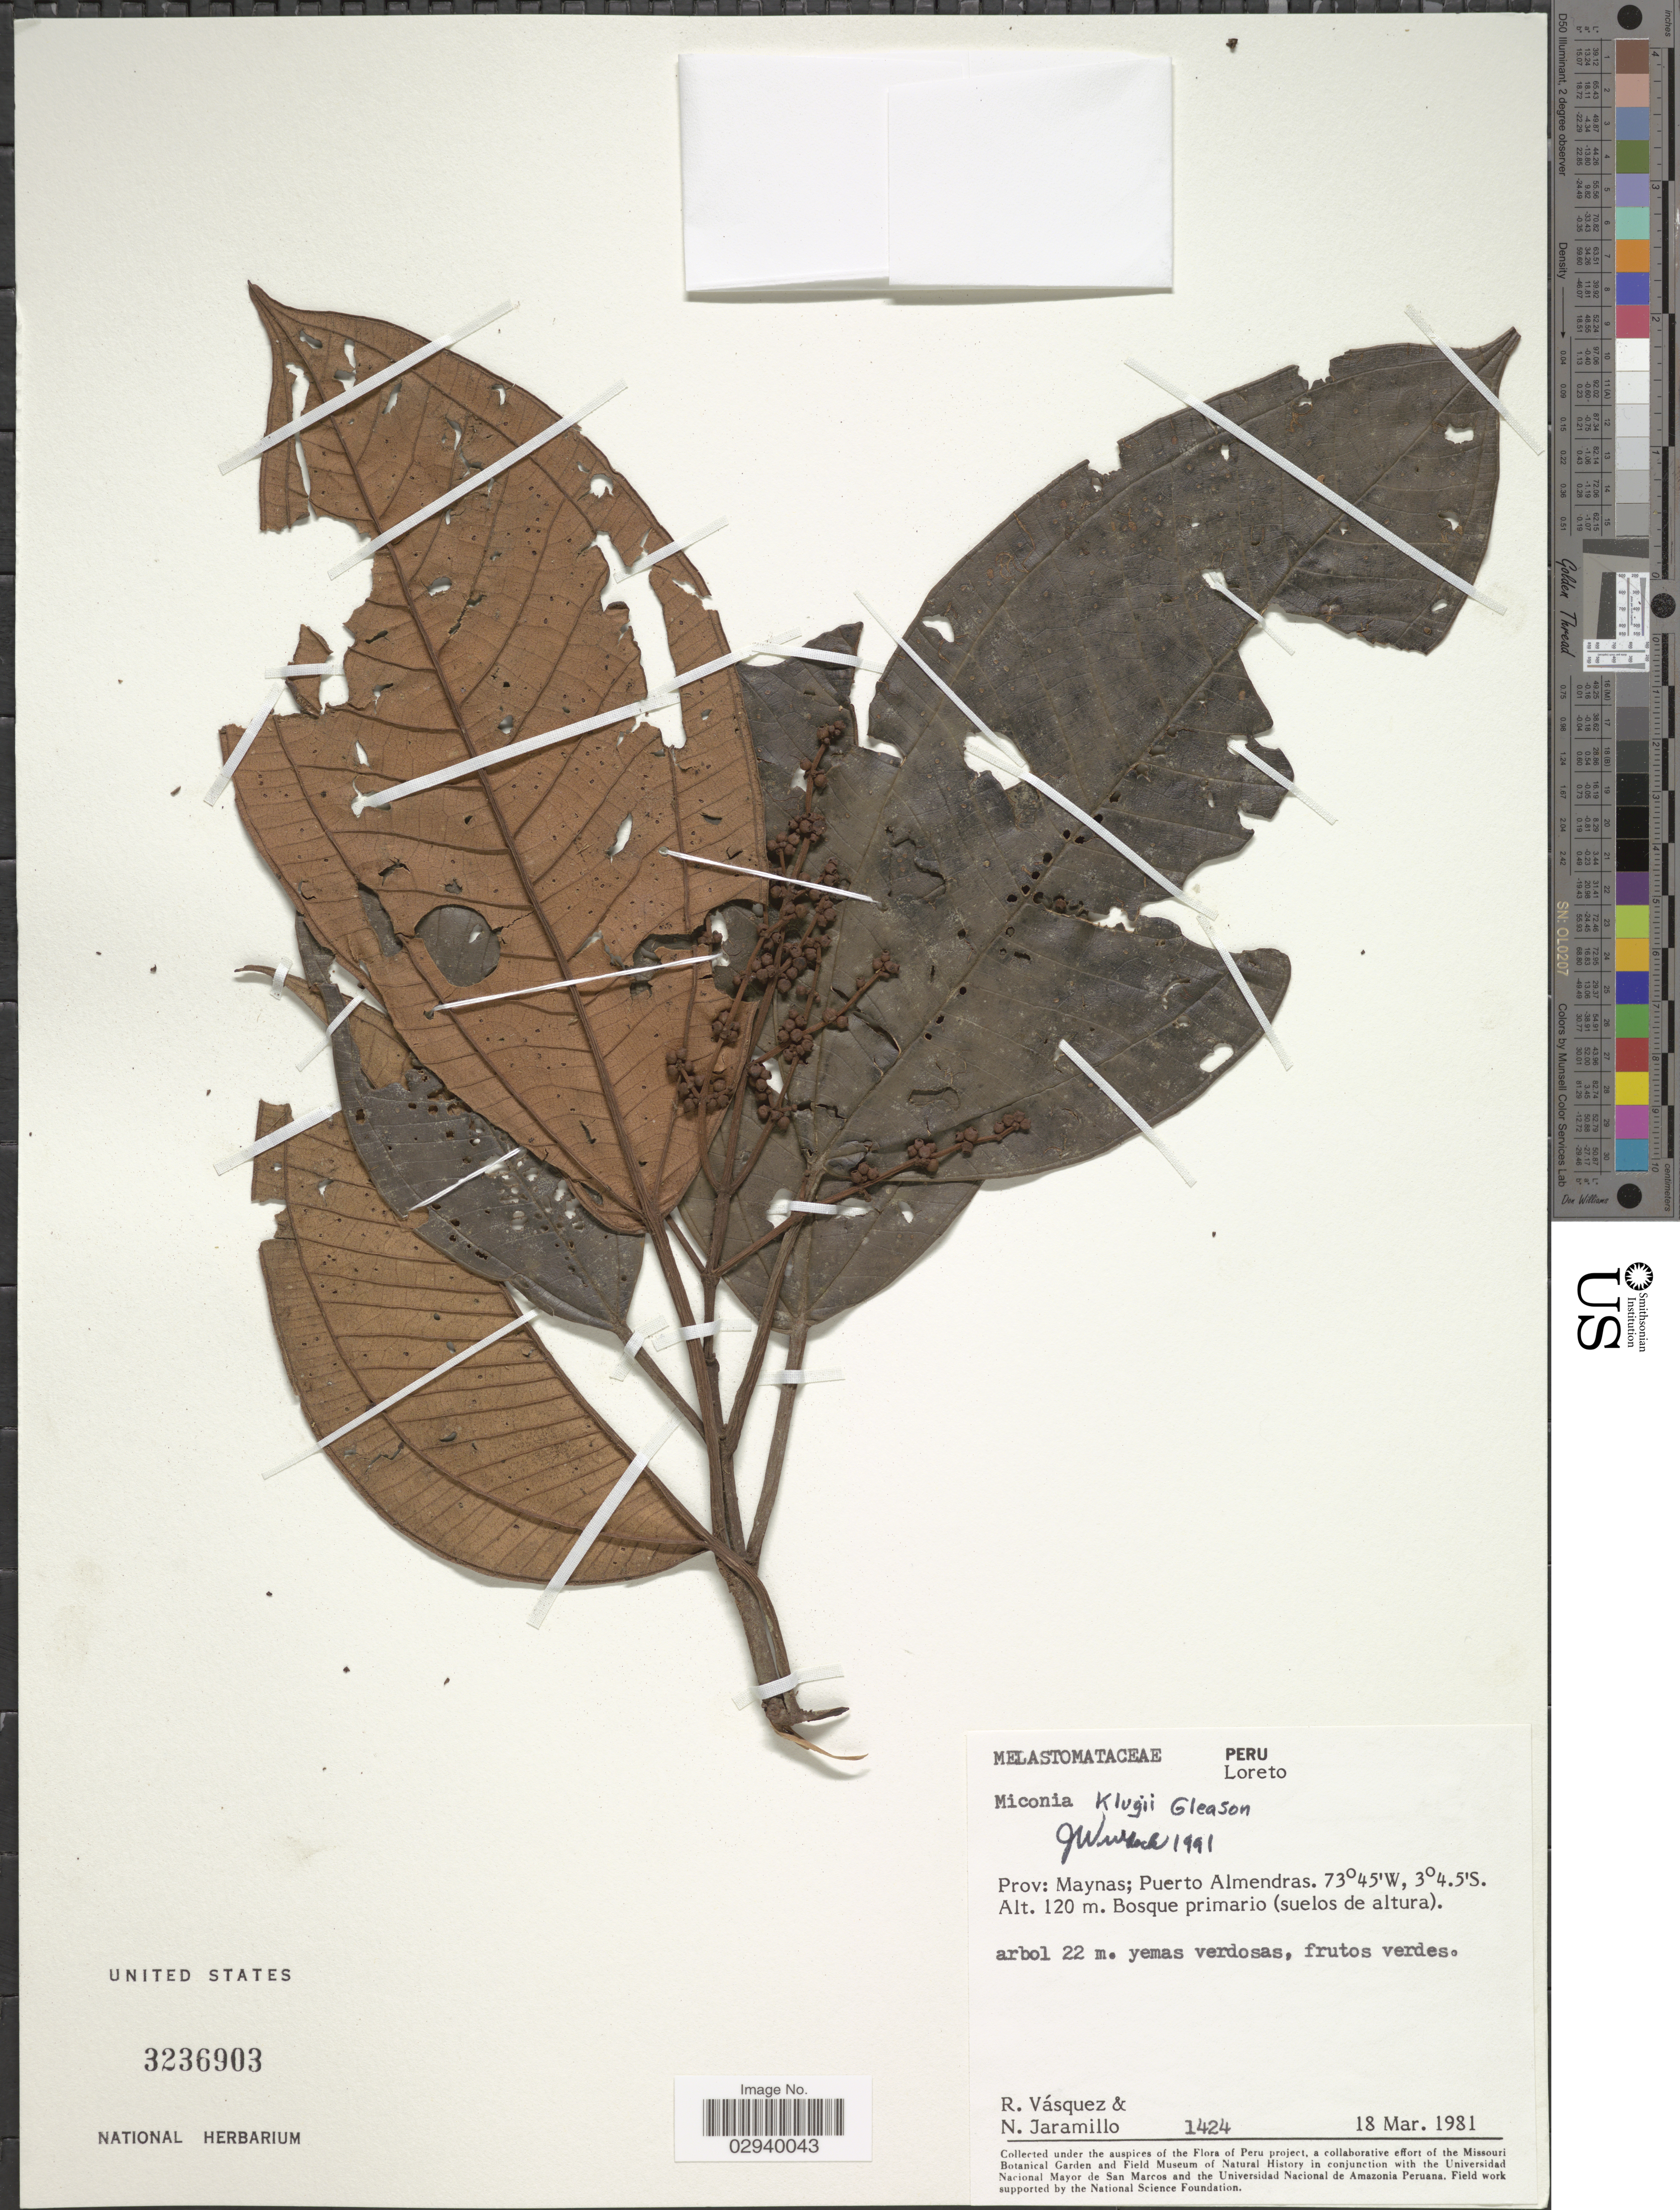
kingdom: Plantae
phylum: Tracheophyta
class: Magnoliopsida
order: Myrtales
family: Melastomataceae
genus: Miconia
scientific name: Miconia klugii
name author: Gleason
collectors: R. Vásquez & N. Jaramillo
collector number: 1424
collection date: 1981-03-18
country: Peru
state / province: Loreto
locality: Prov: Maynas; Puerto Almendras.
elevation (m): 120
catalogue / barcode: US 3236903